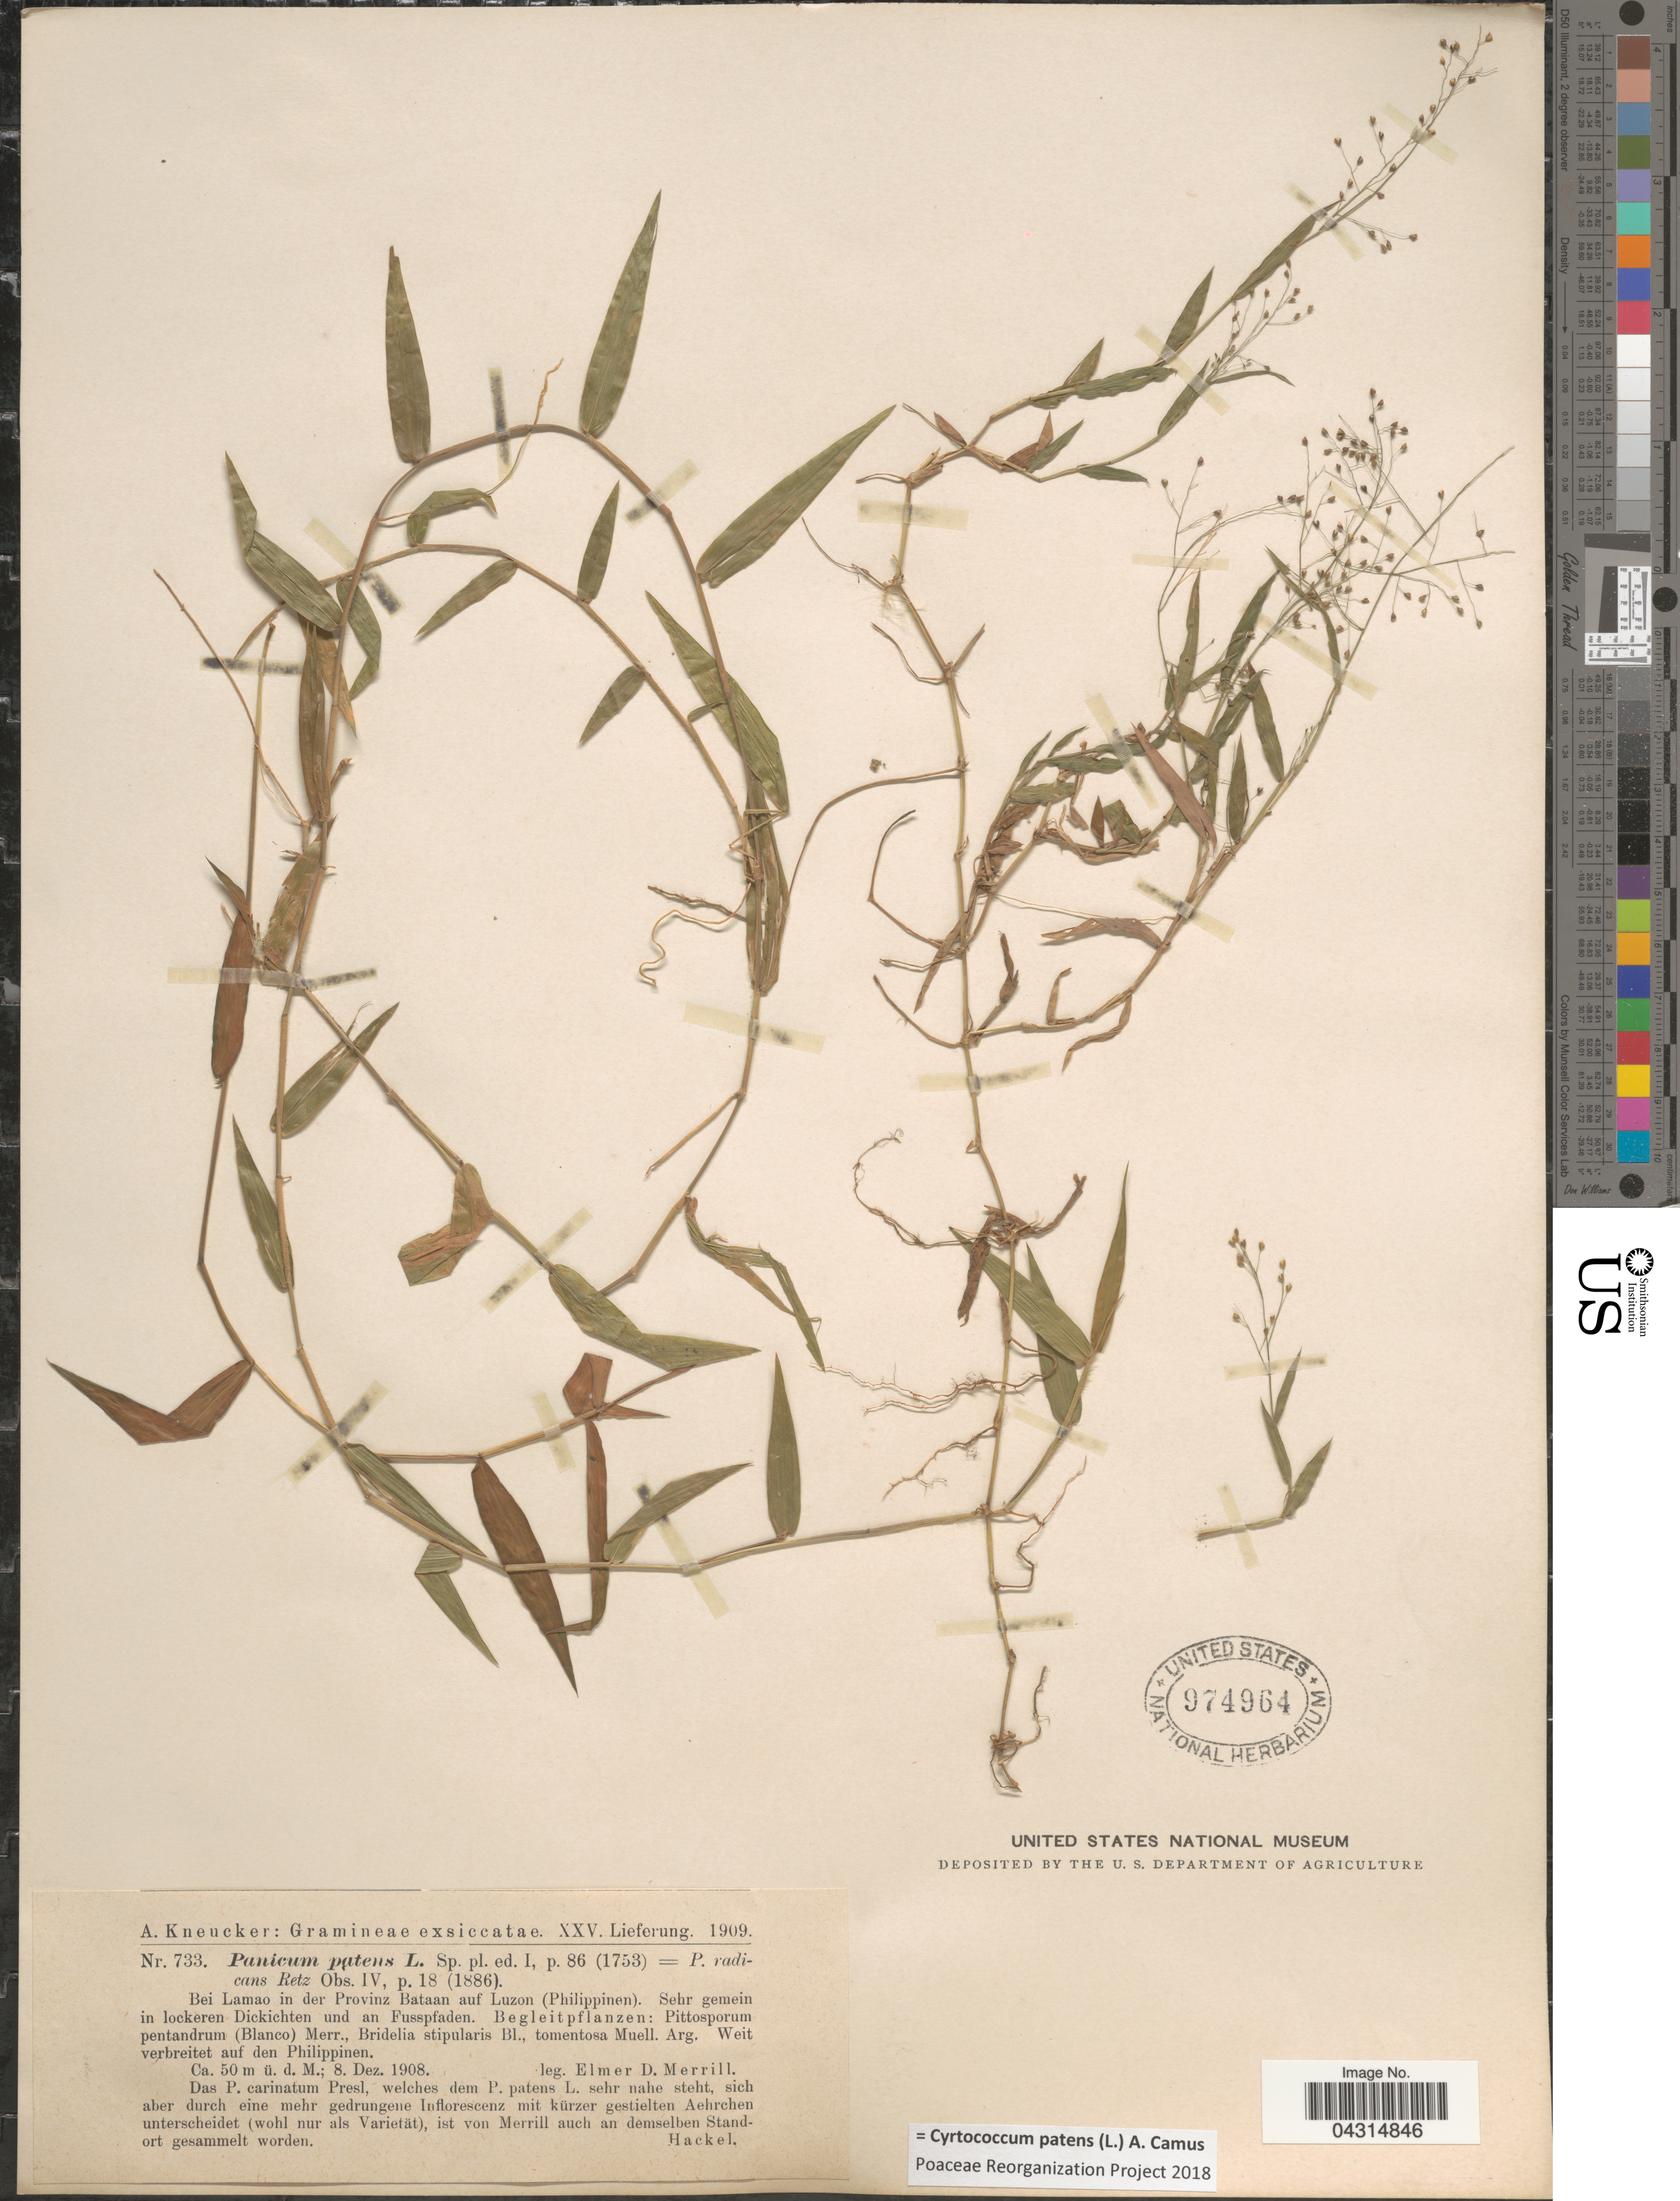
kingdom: Plantae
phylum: Tracheophyta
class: Liliopsida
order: Poales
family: Poaceae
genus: Cyrtococcum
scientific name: Cyrtococcum patens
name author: (L.) A. Camus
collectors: E. D. Merrill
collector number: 733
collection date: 1908-12-08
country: Philippines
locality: Bei Lamao in der Provinz Bataan auf Luzon.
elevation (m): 50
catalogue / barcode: US 974964